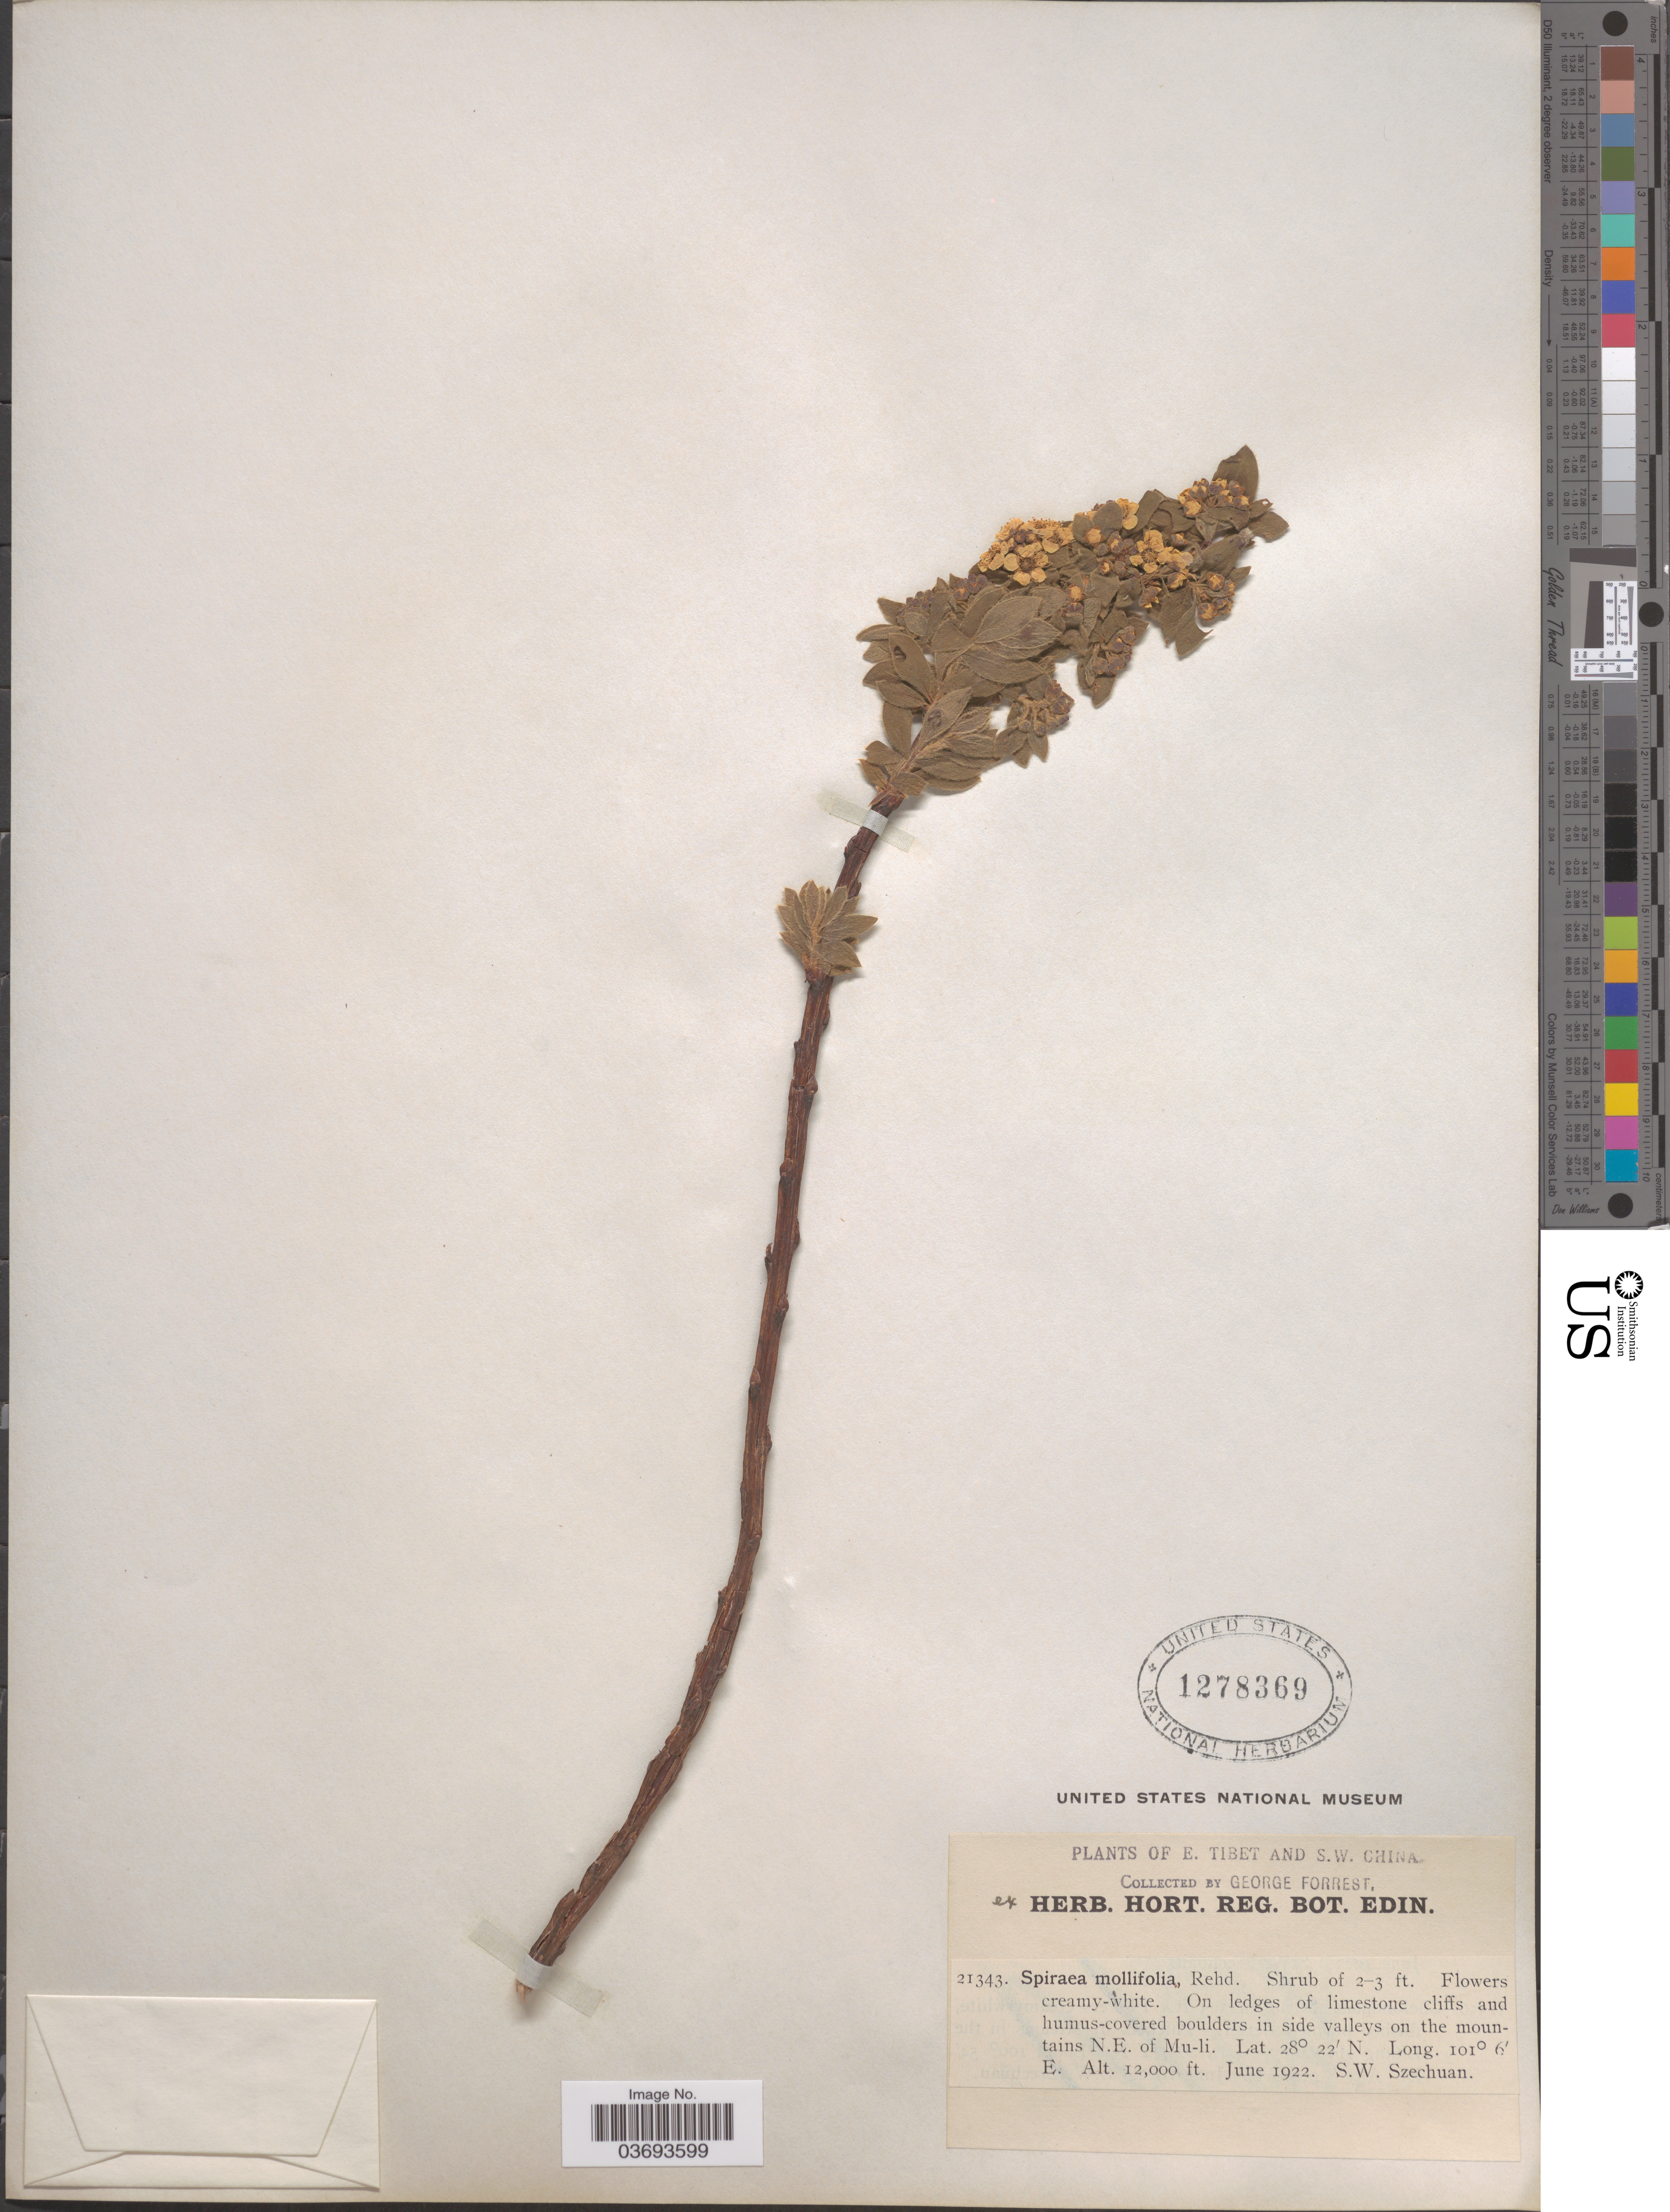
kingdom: Plantae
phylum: Tracheophyta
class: Magnoliopsida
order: Rosales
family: Rosaceae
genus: Spiraea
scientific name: Spiraea mollifolia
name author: Rehder in Sarg.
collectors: G. Forrest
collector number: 21343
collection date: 1922-06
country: China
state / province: Sichuan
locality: S.W. China. In side valleys on the moutains N.E. of Mu-li. S.W. Szechuan.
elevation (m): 3658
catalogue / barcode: US 1278369